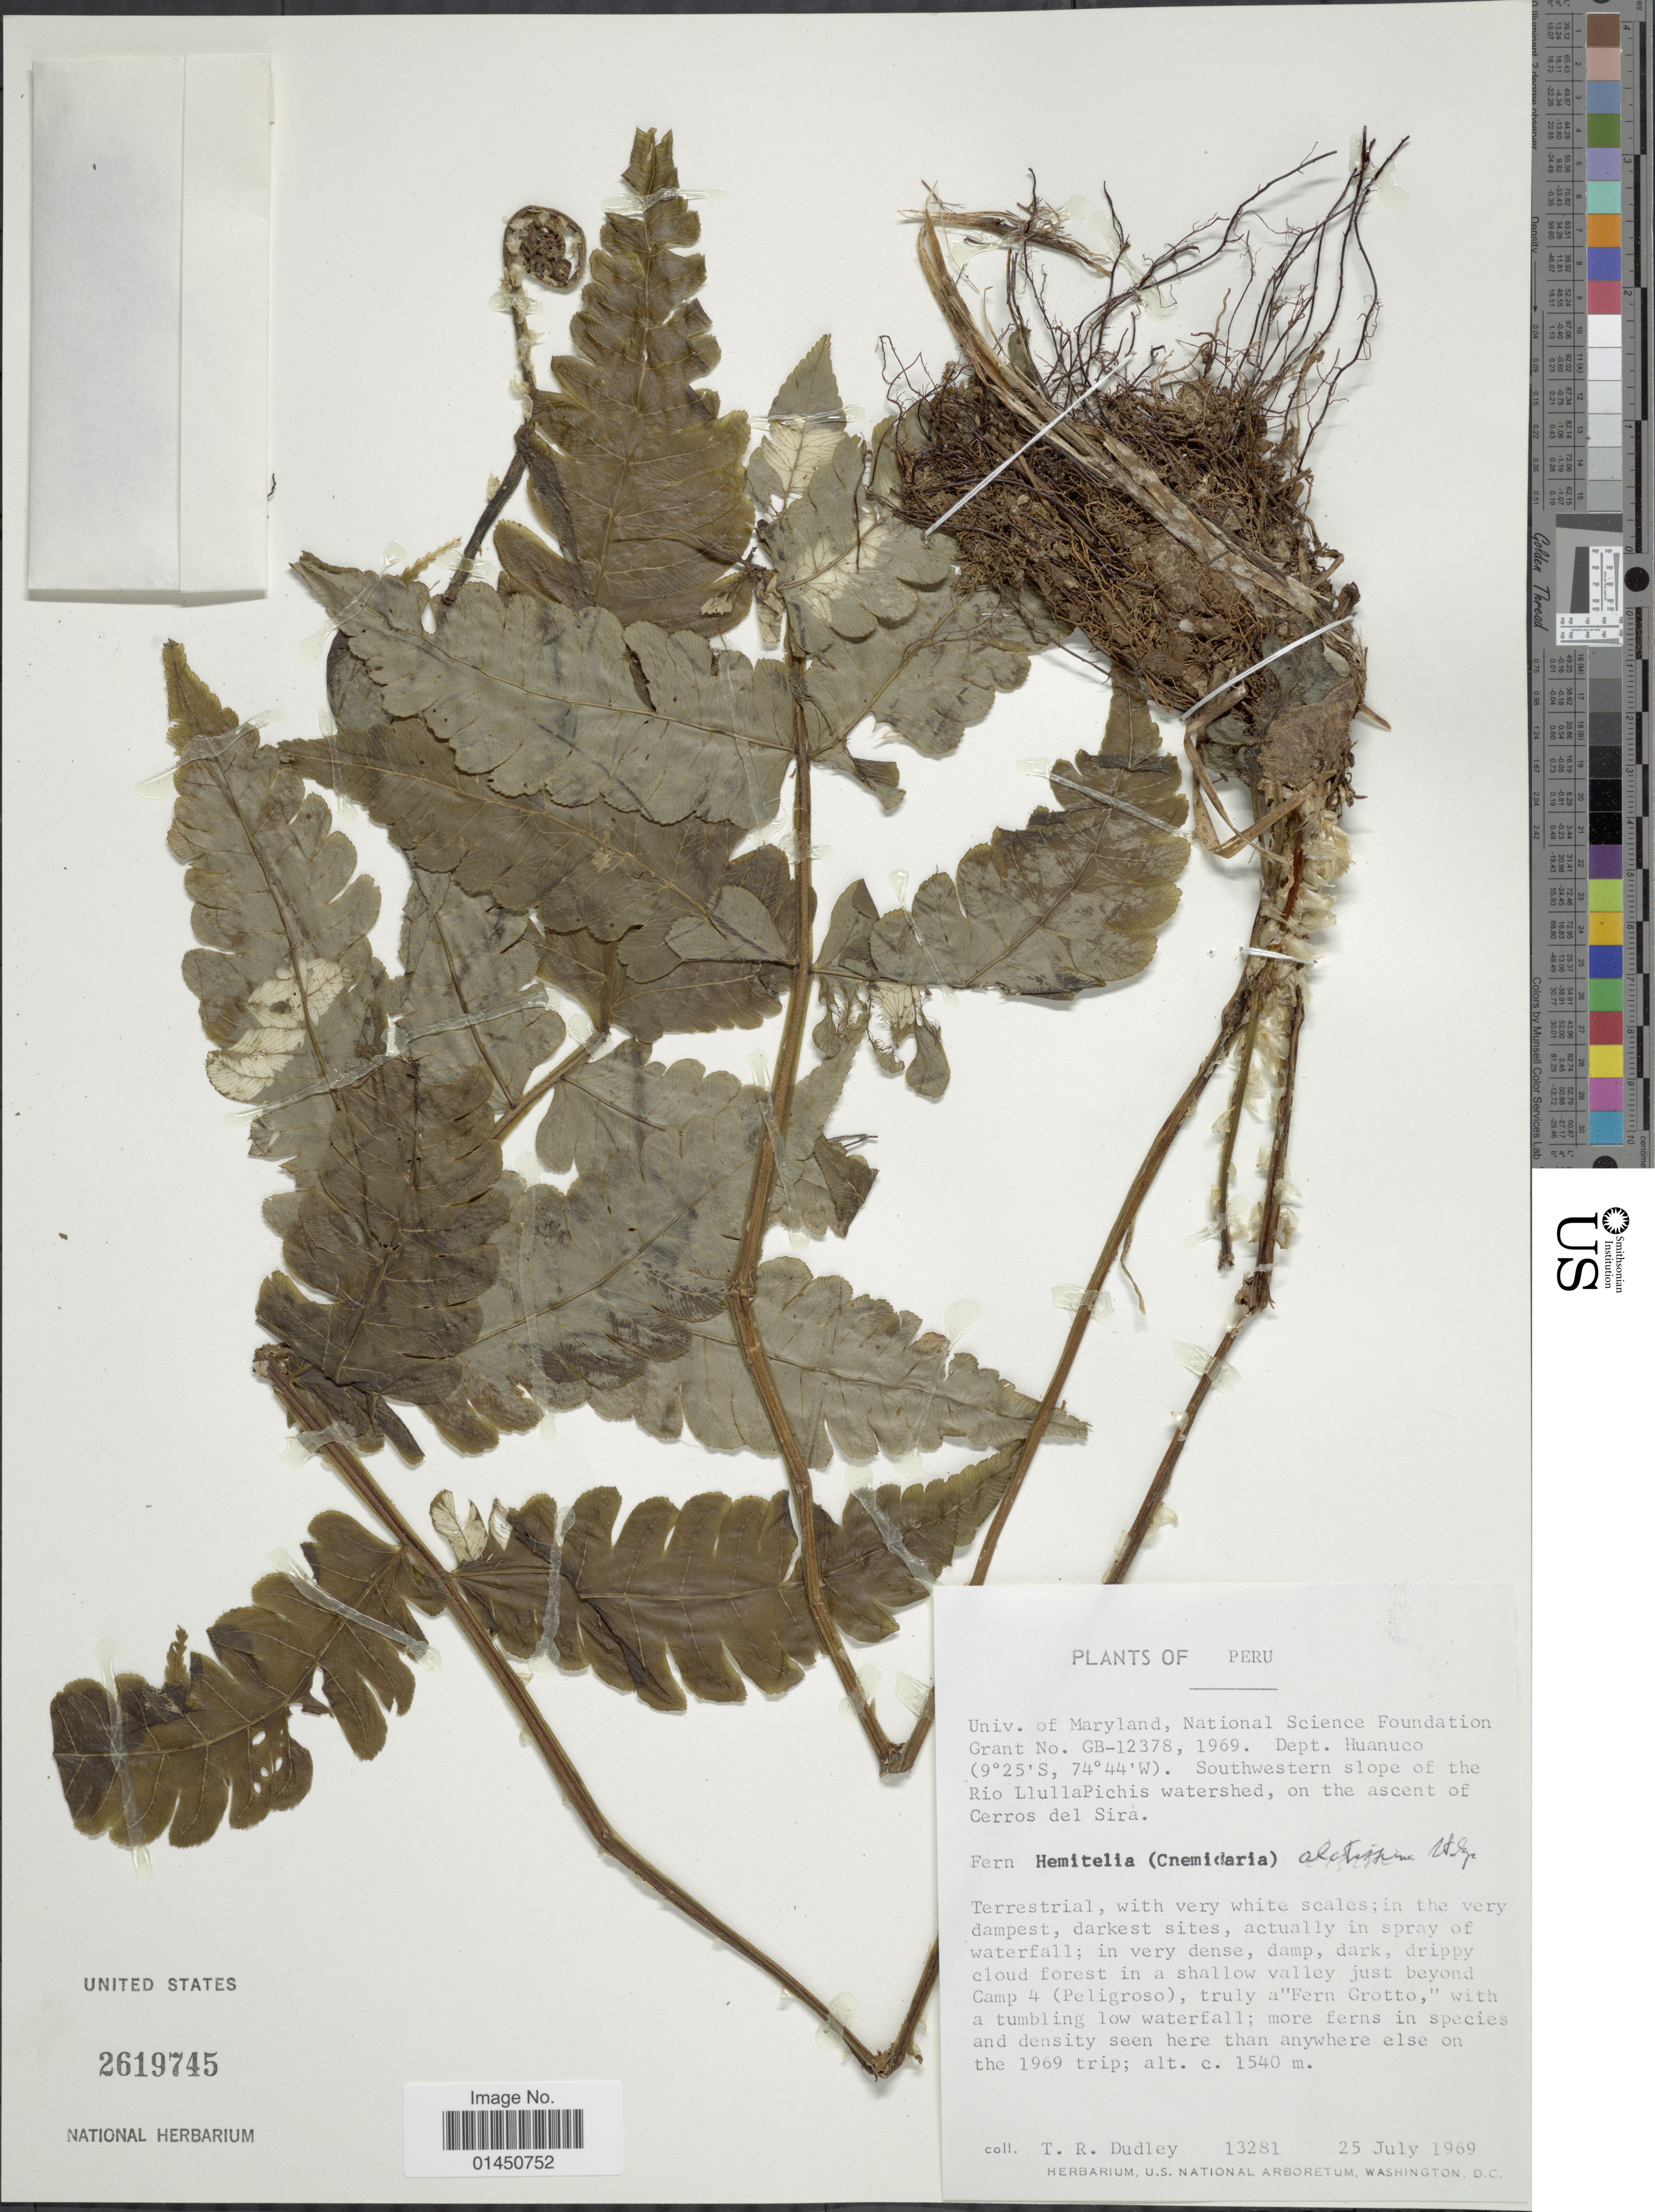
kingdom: Plantae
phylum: Tracheophyta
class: Polypodiopsida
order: Cyatheales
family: Cyatheaceae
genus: Cyathea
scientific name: Cyathea alatissima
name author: (Stolze) Lehnert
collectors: T. R. Dudley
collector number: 1328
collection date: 1969-07-25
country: Peru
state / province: Huánuco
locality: Univ. of Maryland, National Science Foundation Grant No. GB-12378, southwestern slope of the Rio LlullaPichis watershed, on the ascent of Cerros del Sira.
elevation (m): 1540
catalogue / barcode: US 2619745